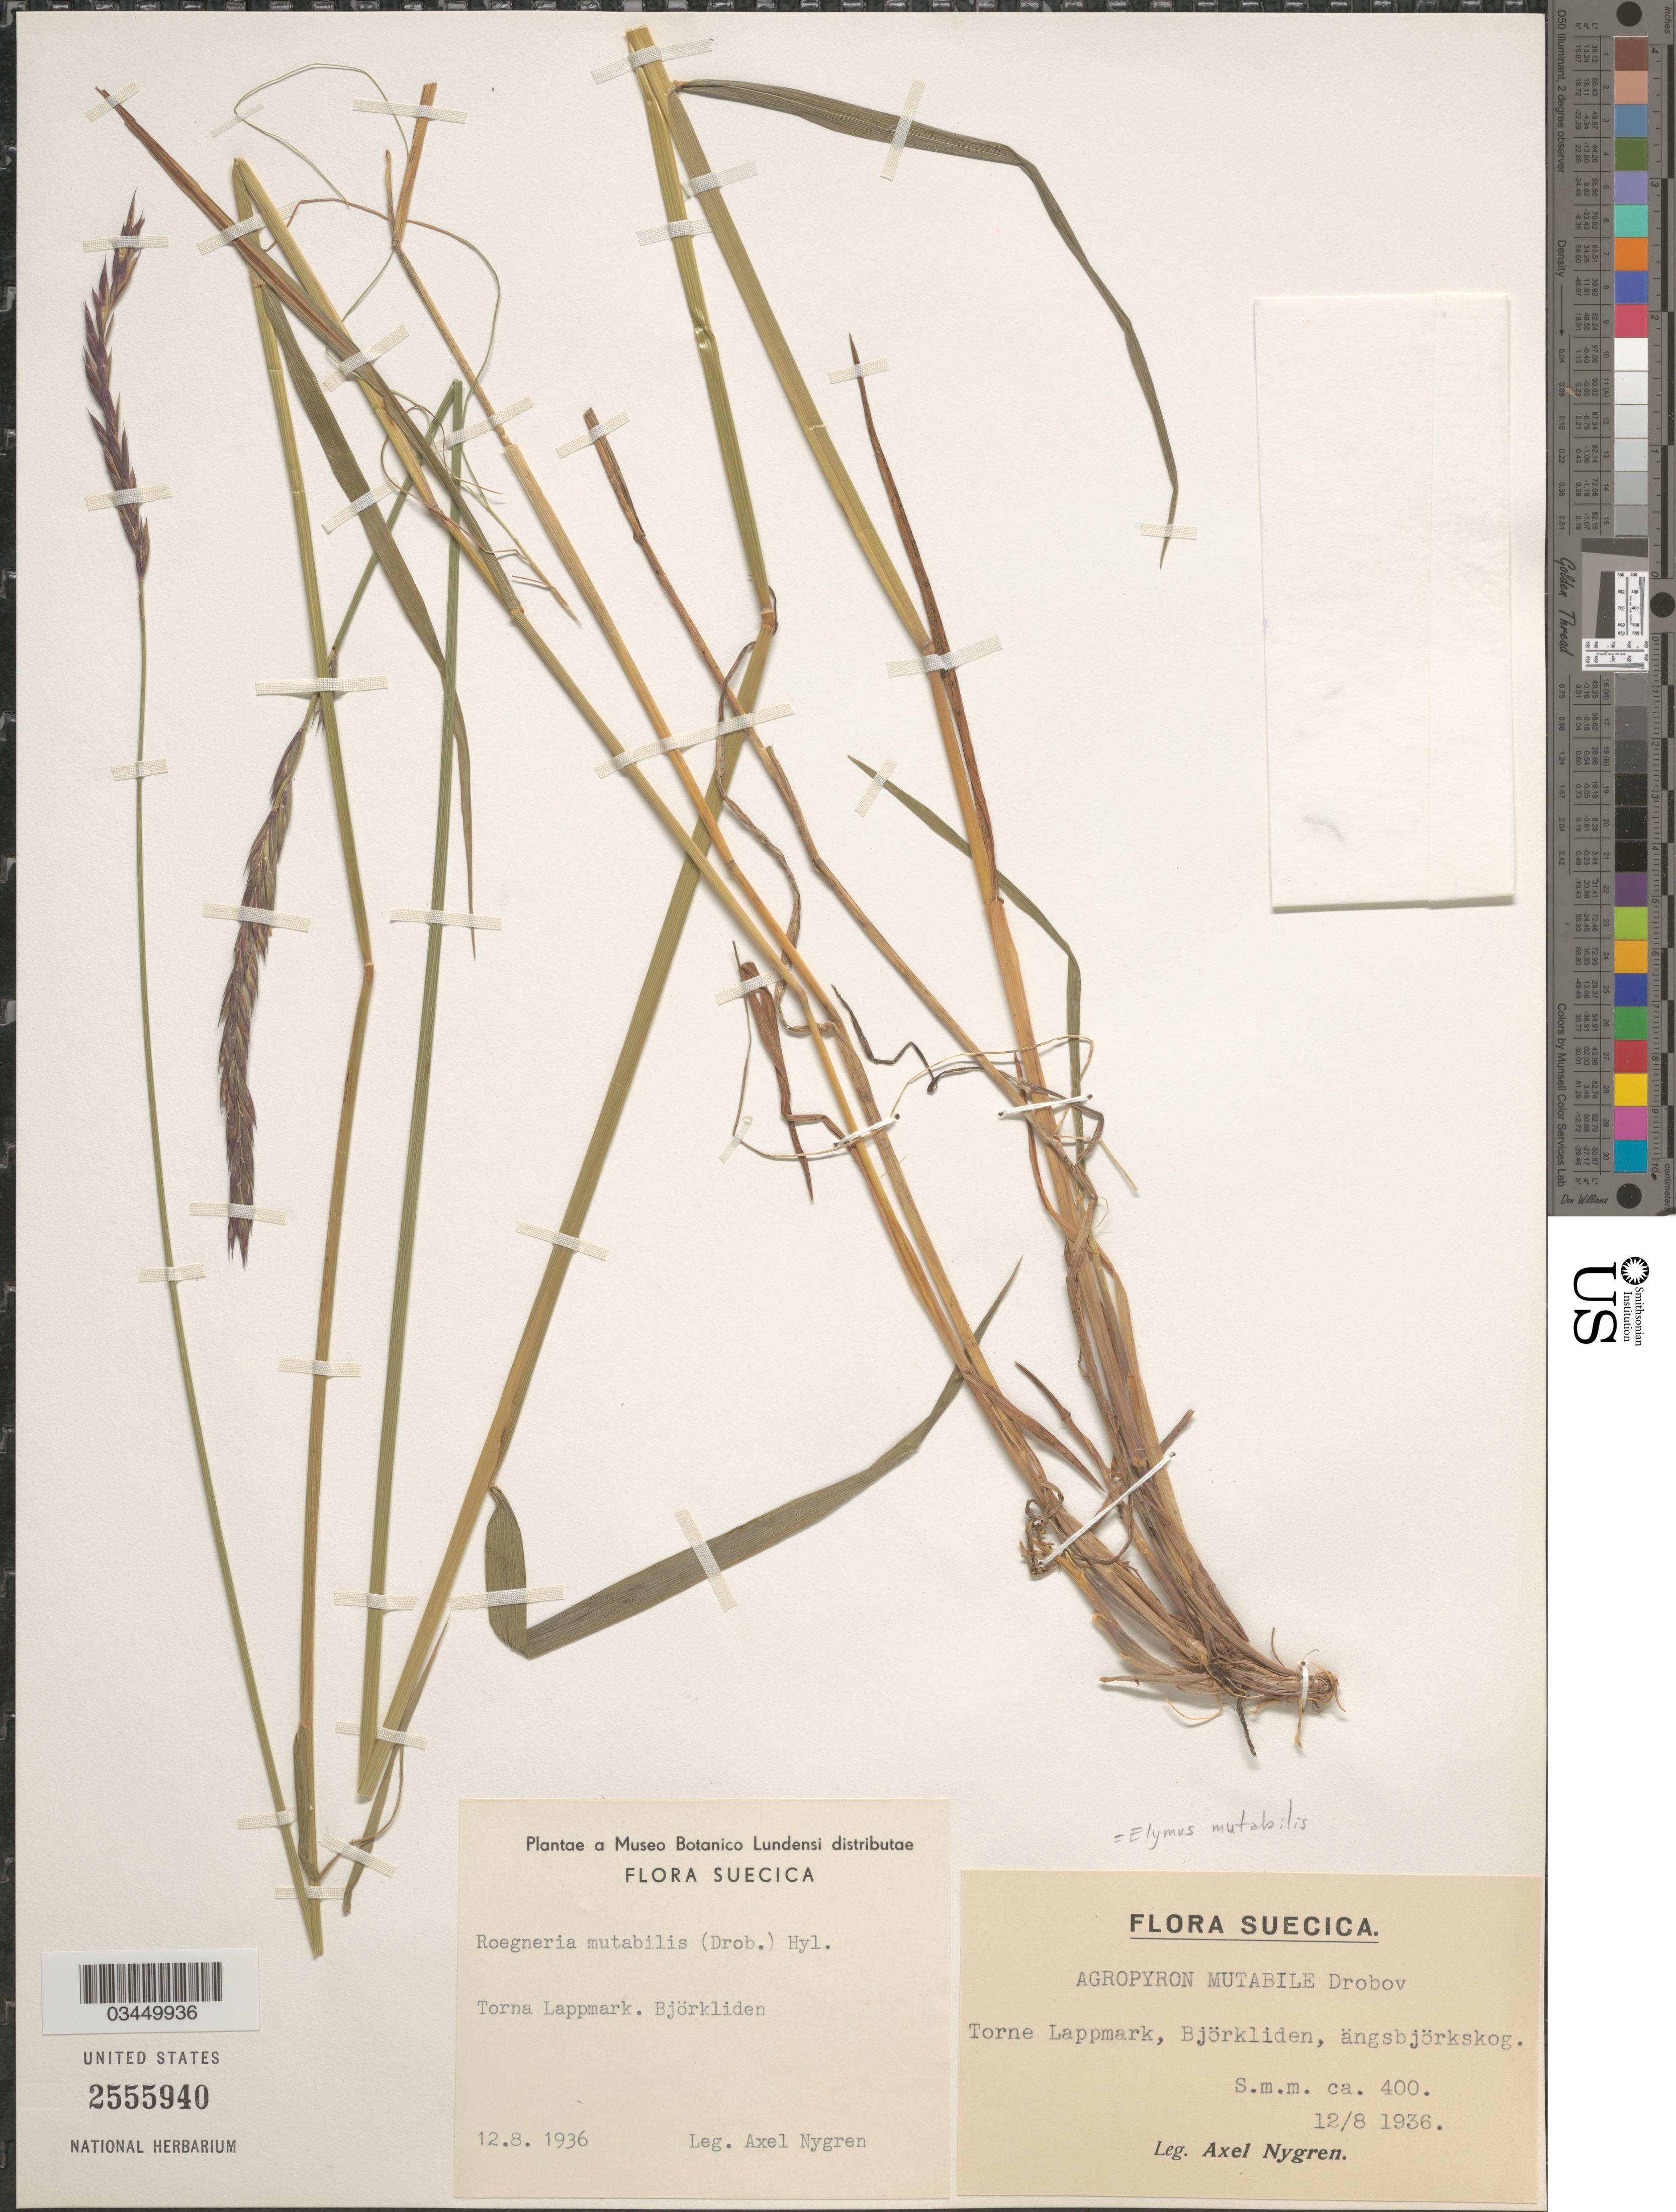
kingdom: Plantae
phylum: Tracheophyta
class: Liliopsida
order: Poales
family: Poaceae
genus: Elymus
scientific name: Elymus mutabilis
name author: (Drobow) Tzvelev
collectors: A. Nygren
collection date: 1936-08-12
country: Sweden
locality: Suecica. Torna Lappmark. Björkliden, ängsbjörkskog.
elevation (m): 400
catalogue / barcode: US 2555940